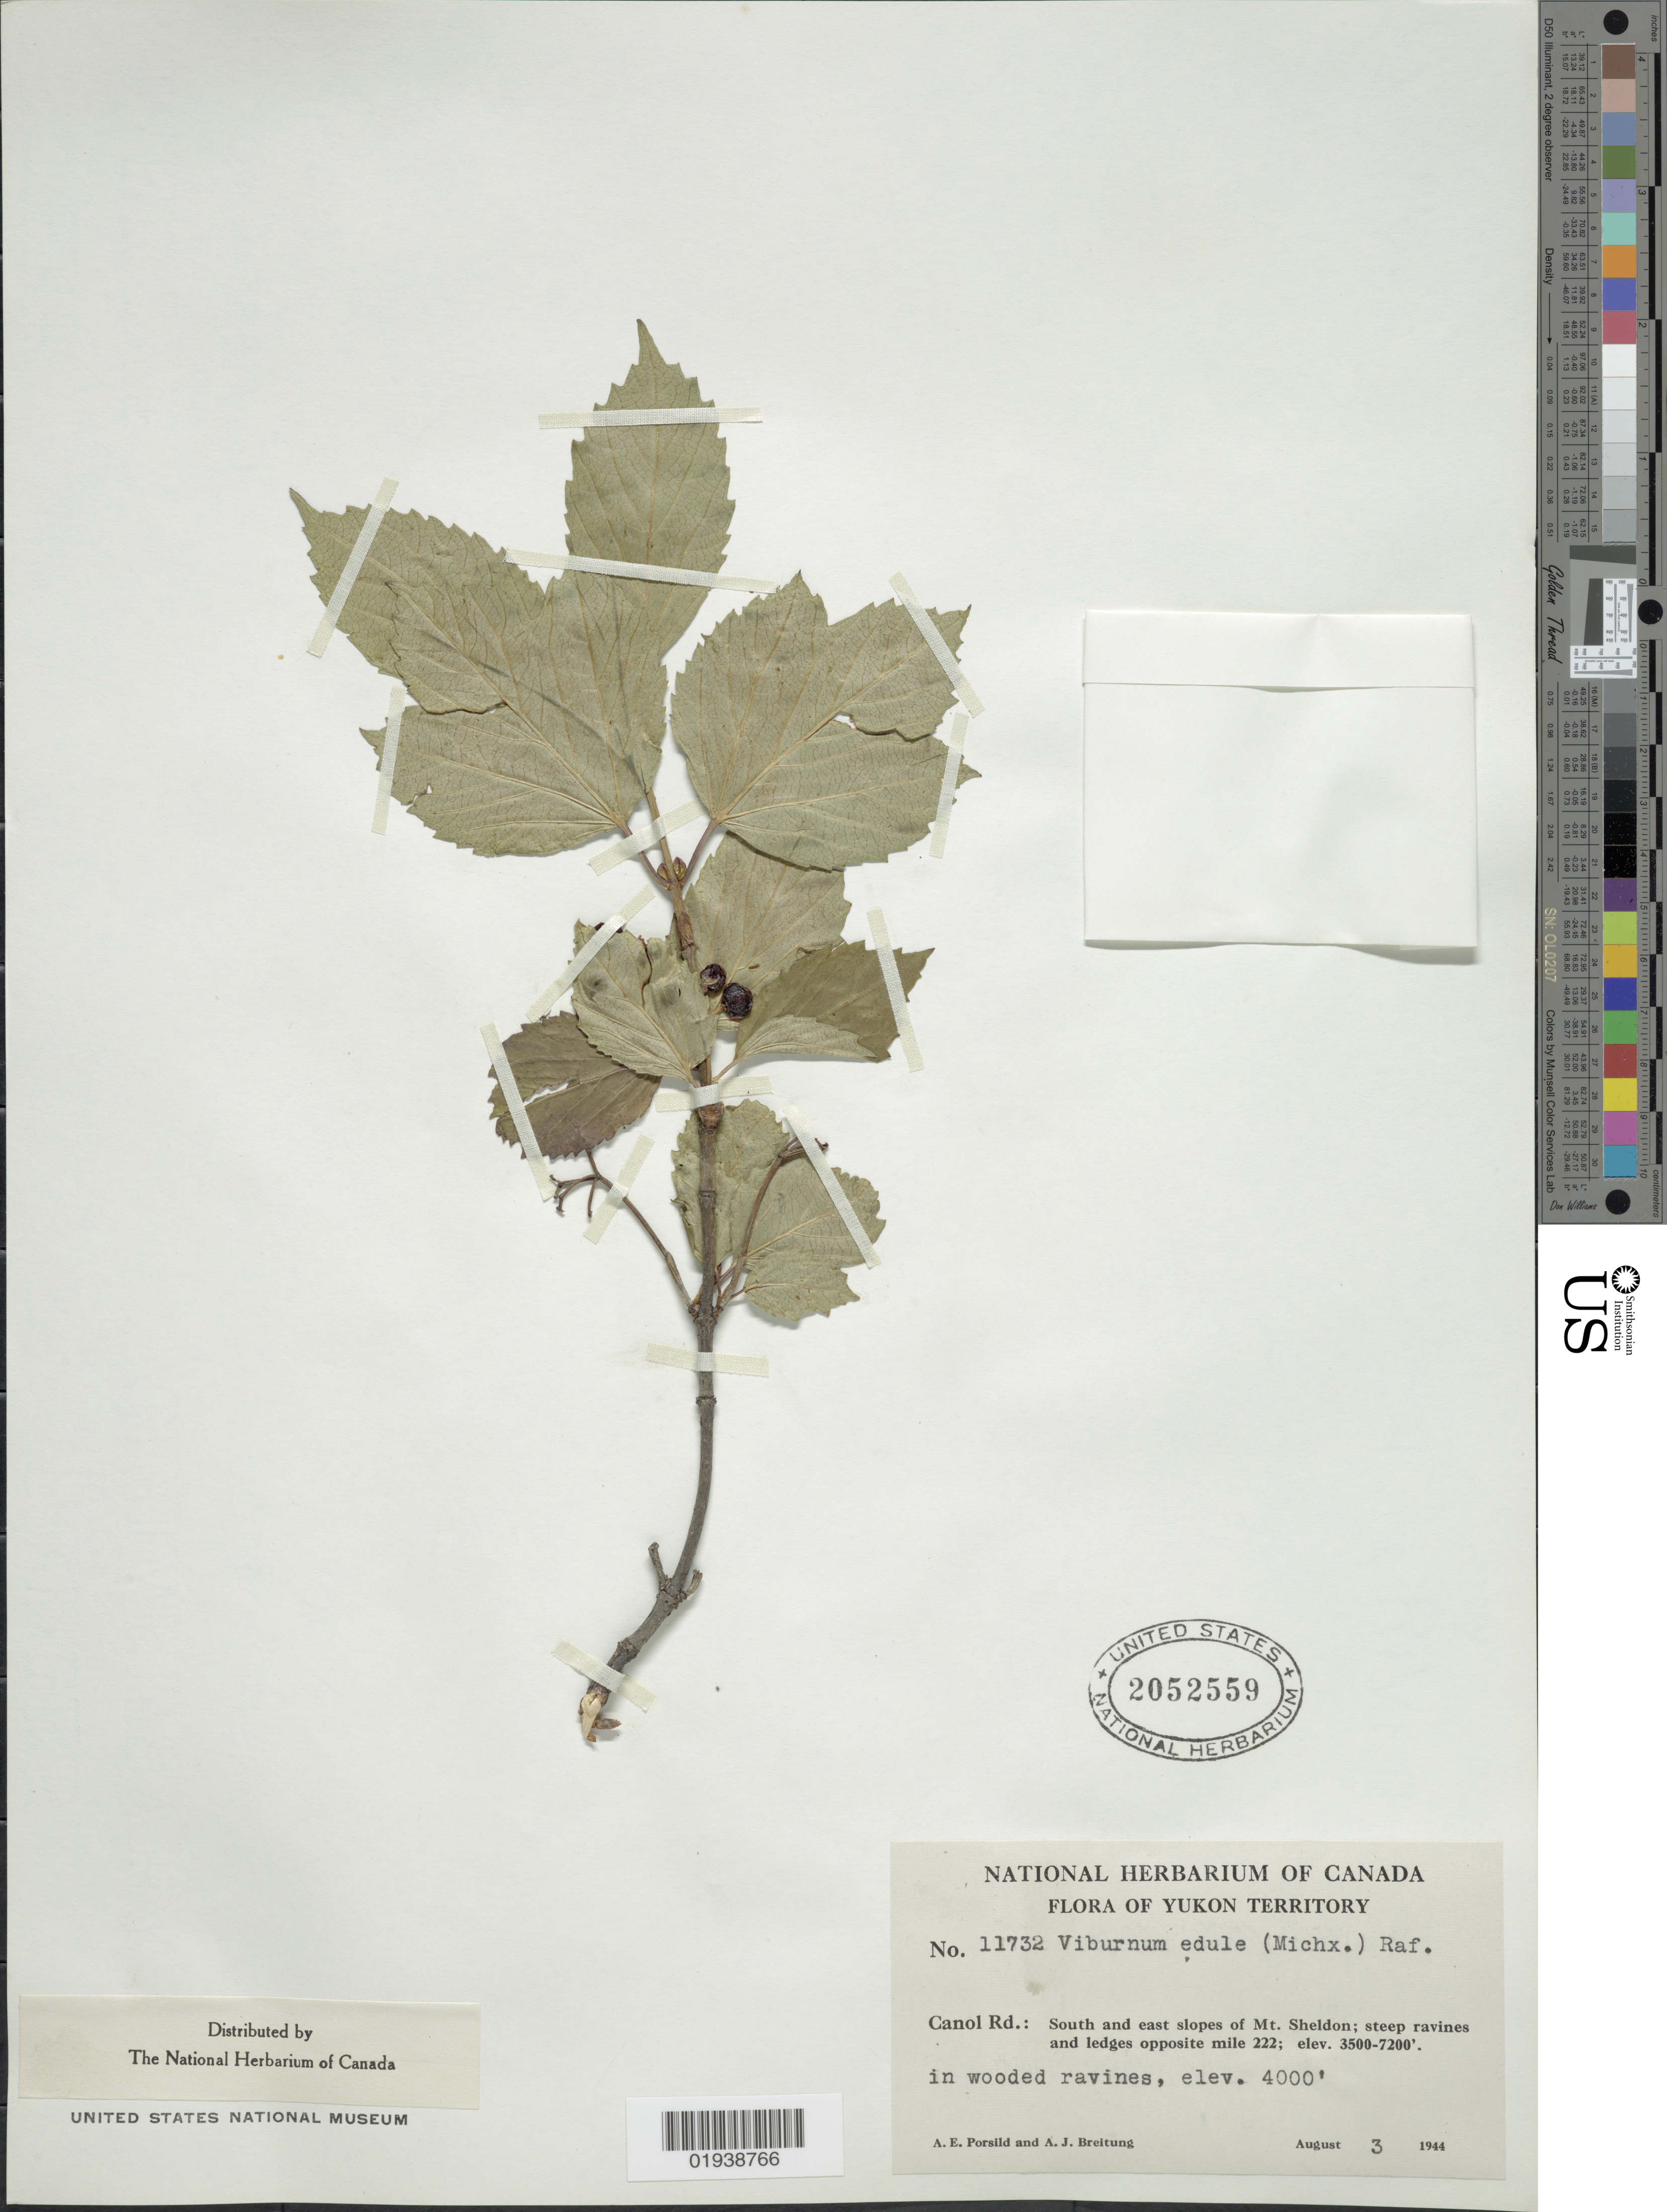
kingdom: Plantae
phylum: Tracheophyta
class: Magnoliopsida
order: Dipsacales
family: Viburnaceae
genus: Viburnum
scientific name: Viburnum edule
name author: (Michx.) Raf.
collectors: A. E. Porsild & A. Breitung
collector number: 11732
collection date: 1944-08-03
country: Canada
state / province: Yukon Territory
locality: Canol Rd.: South and east slopes of Mt. Sheldon; steep ravines and ledges opposite mile 222.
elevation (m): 1219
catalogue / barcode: US 2052559